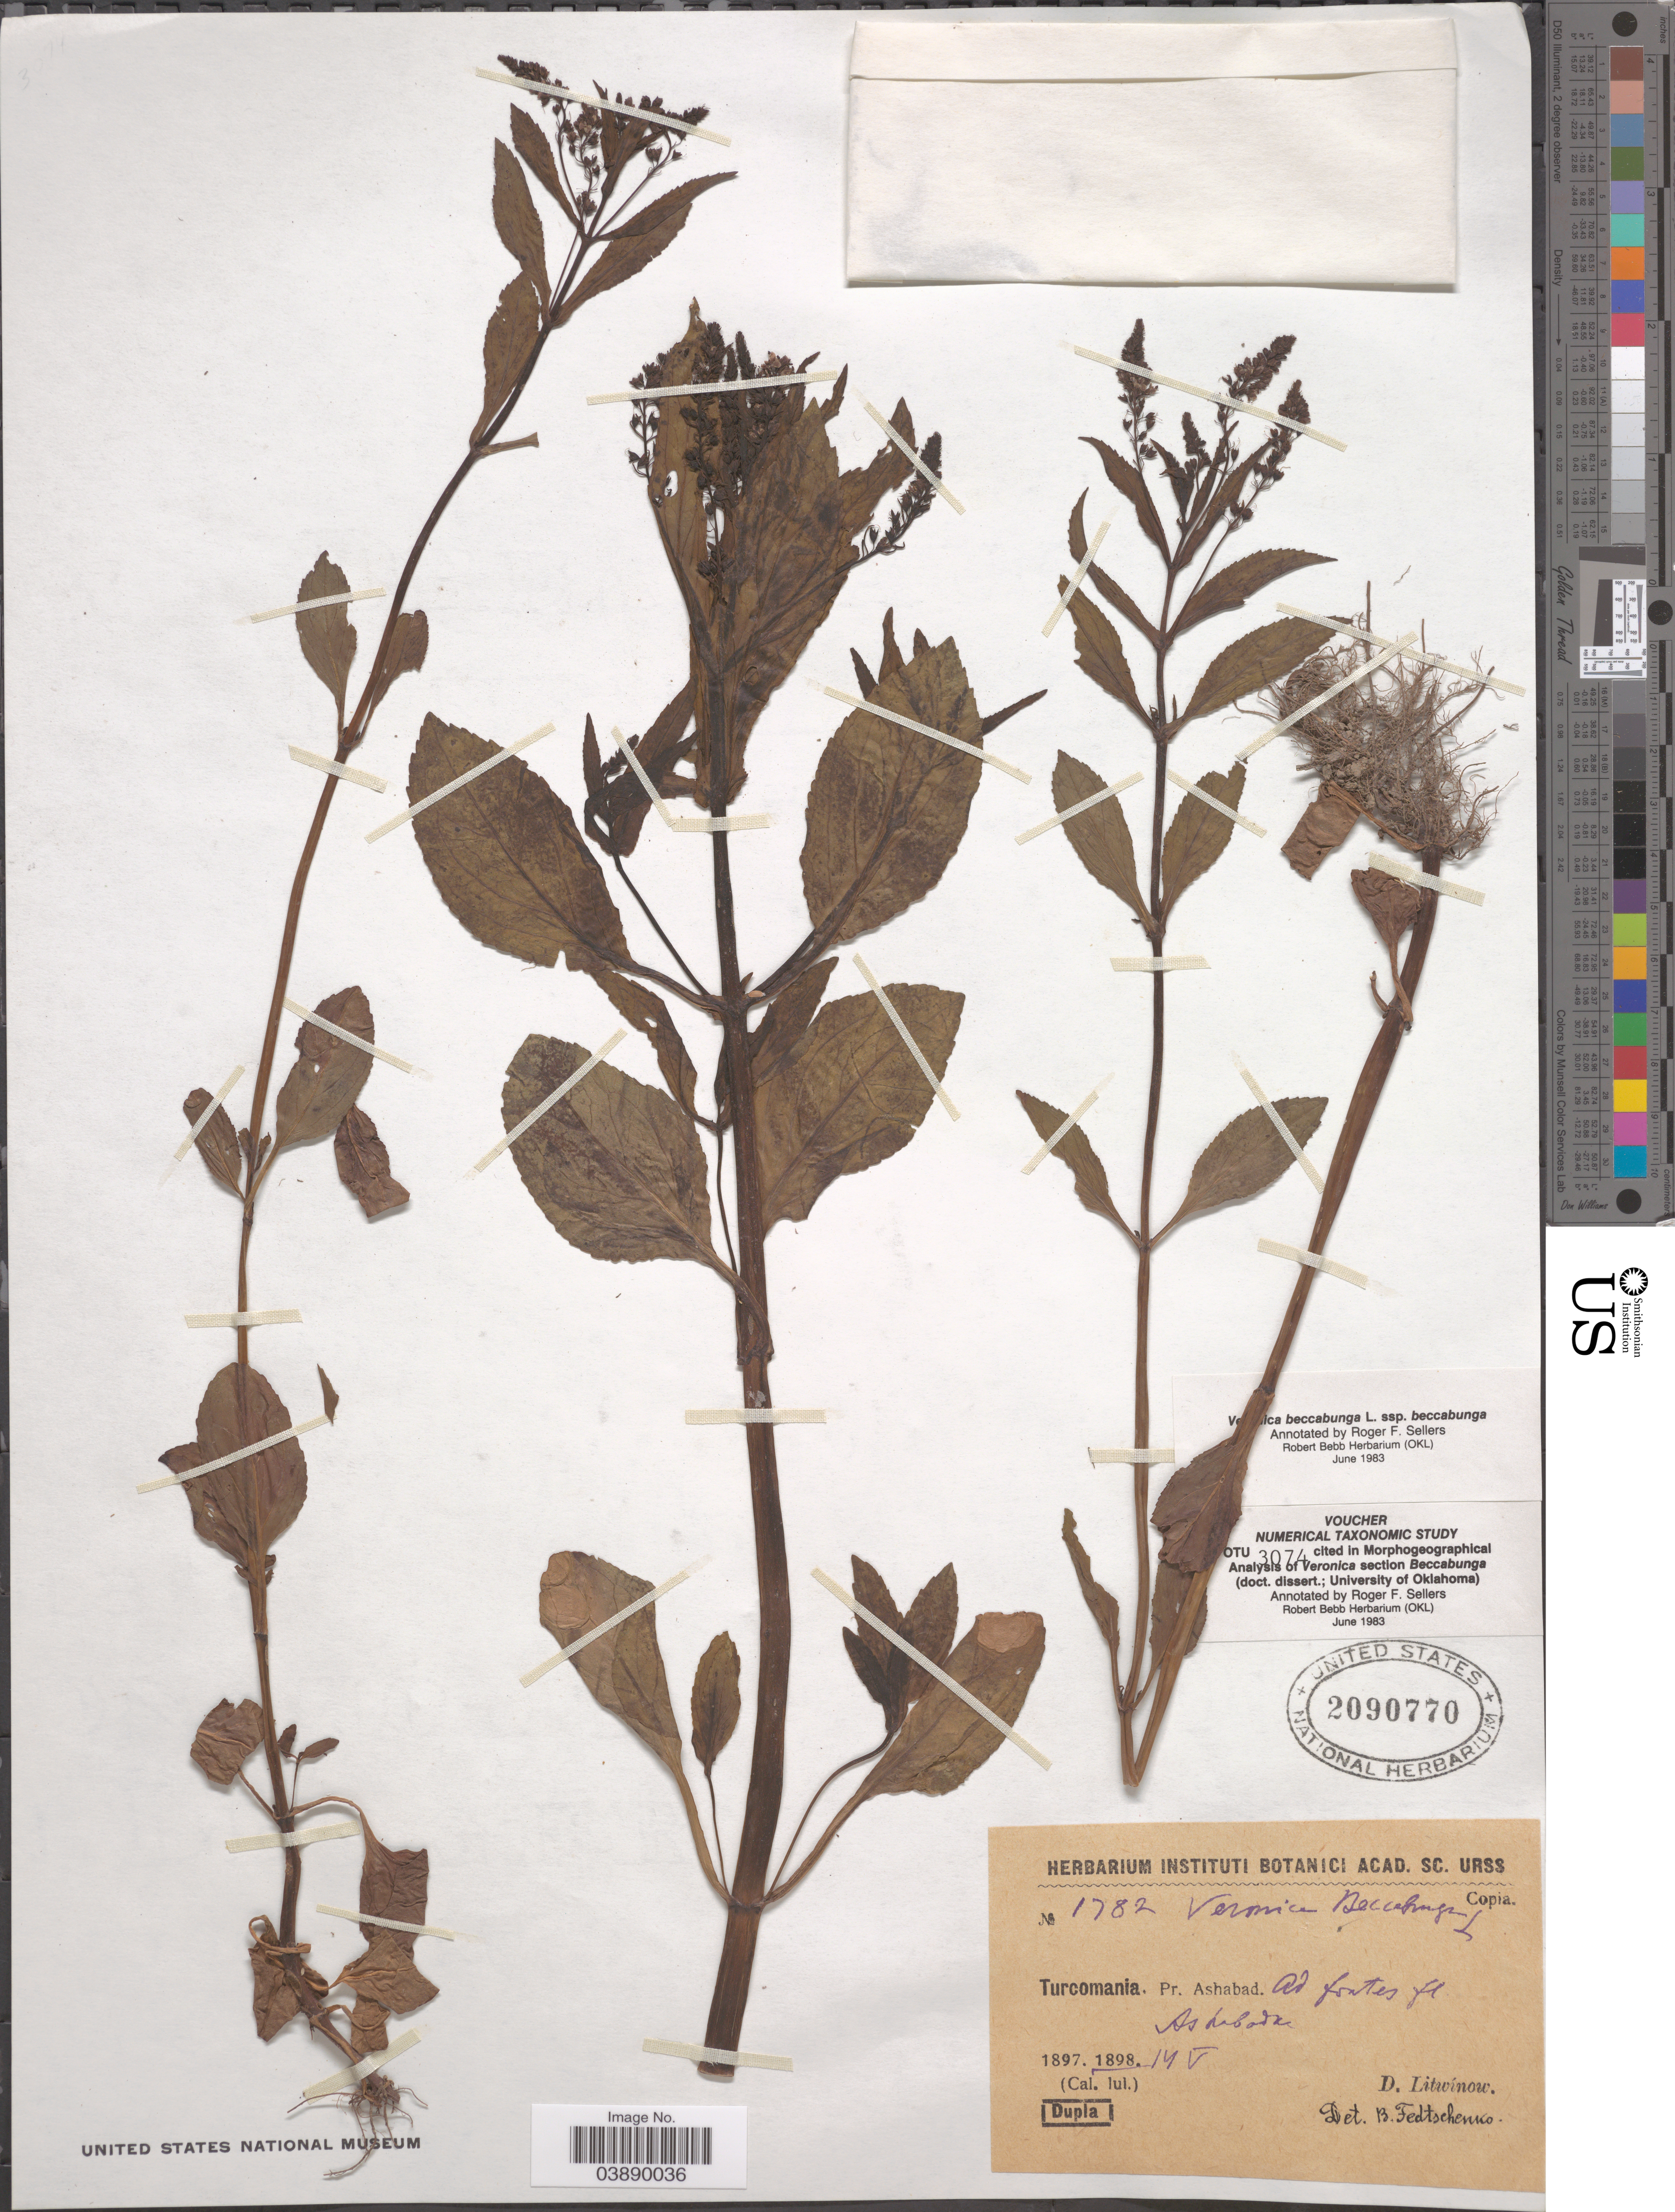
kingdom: Plantae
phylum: Tracheophyta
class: Magnoliopsida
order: Lamiales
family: Plantaginaceae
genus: Veronica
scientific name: Veronica beccabunga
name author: L.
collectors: D. Litwinow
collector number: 1782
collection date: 1898-05-14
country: Turkmenistan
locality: Turcomania. Pr. Ashabad. Ad fonbtes fl. Ashabad.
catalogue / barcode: US 2090770